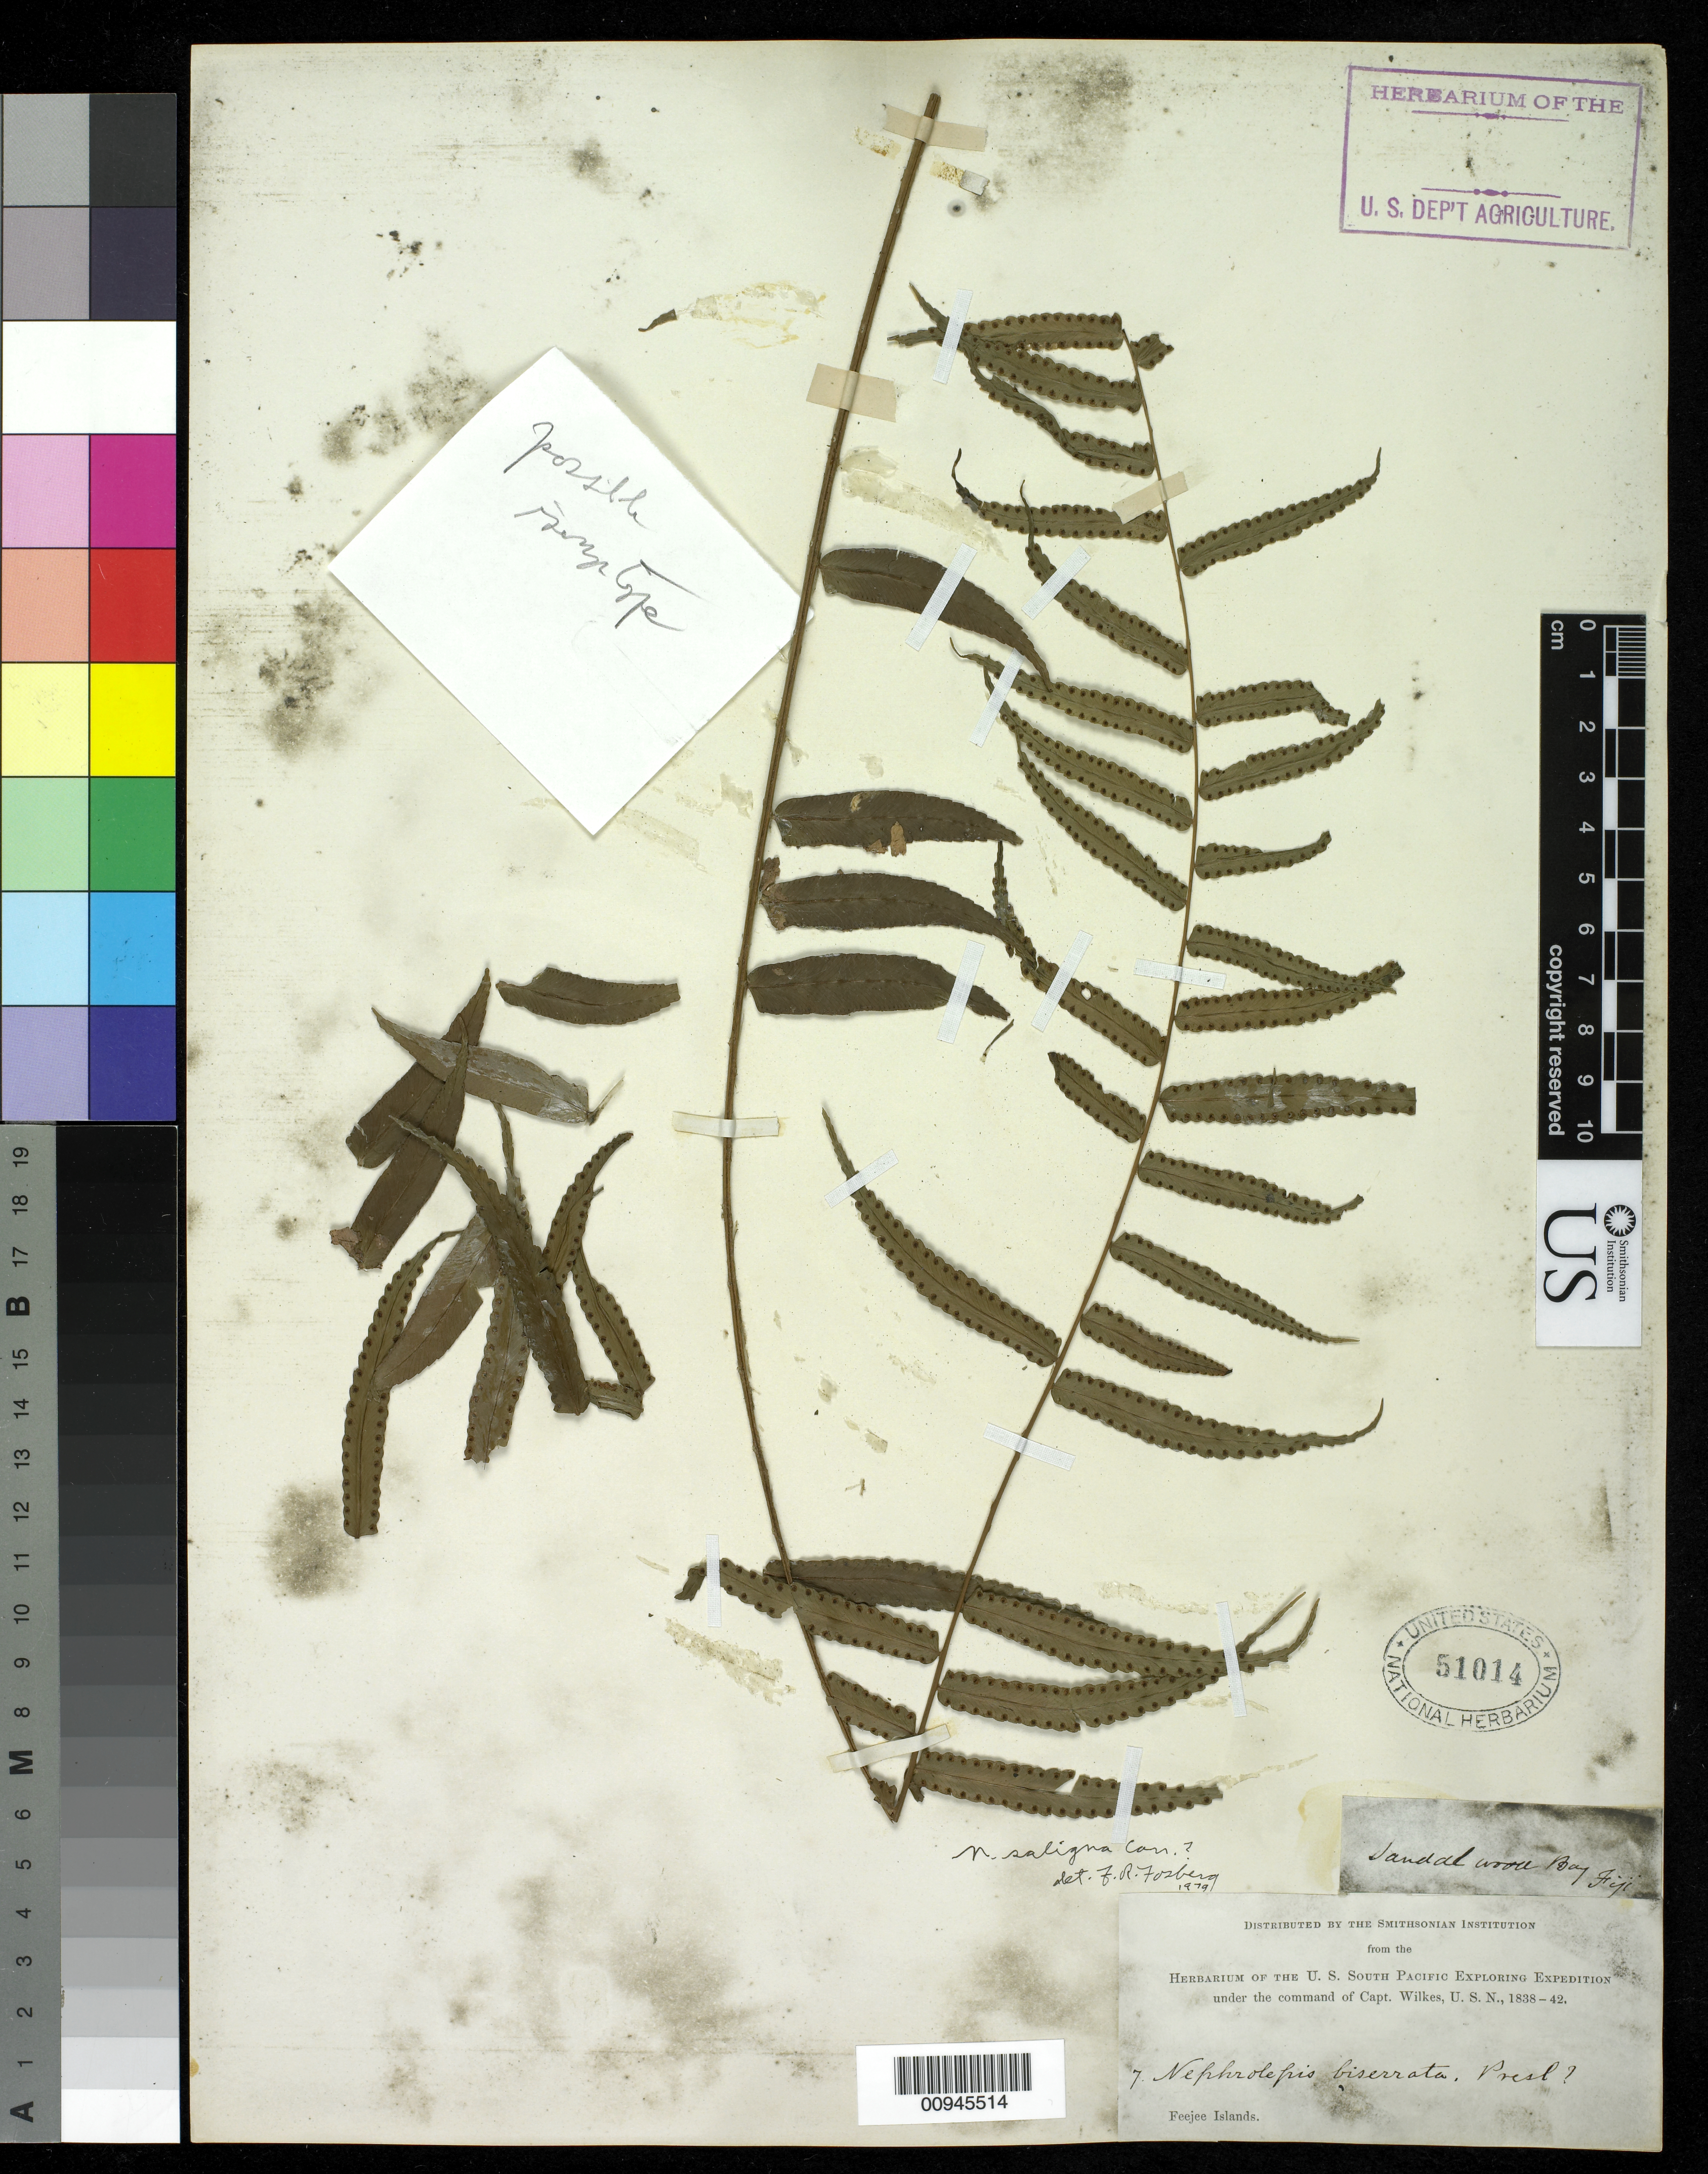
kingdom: Plantae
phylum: Tracheophyta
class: Polypodiopsida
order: Polypodiales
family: Nephrolepidaceae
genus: Nephrolepis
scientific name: Nephrolepis biserrata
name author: (Sw.) Schott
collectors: Wilkes Explor. Exped.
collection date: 1838/1842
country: Fiji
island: Ovalau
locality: Sandalwood Bay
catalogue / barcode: US 51014